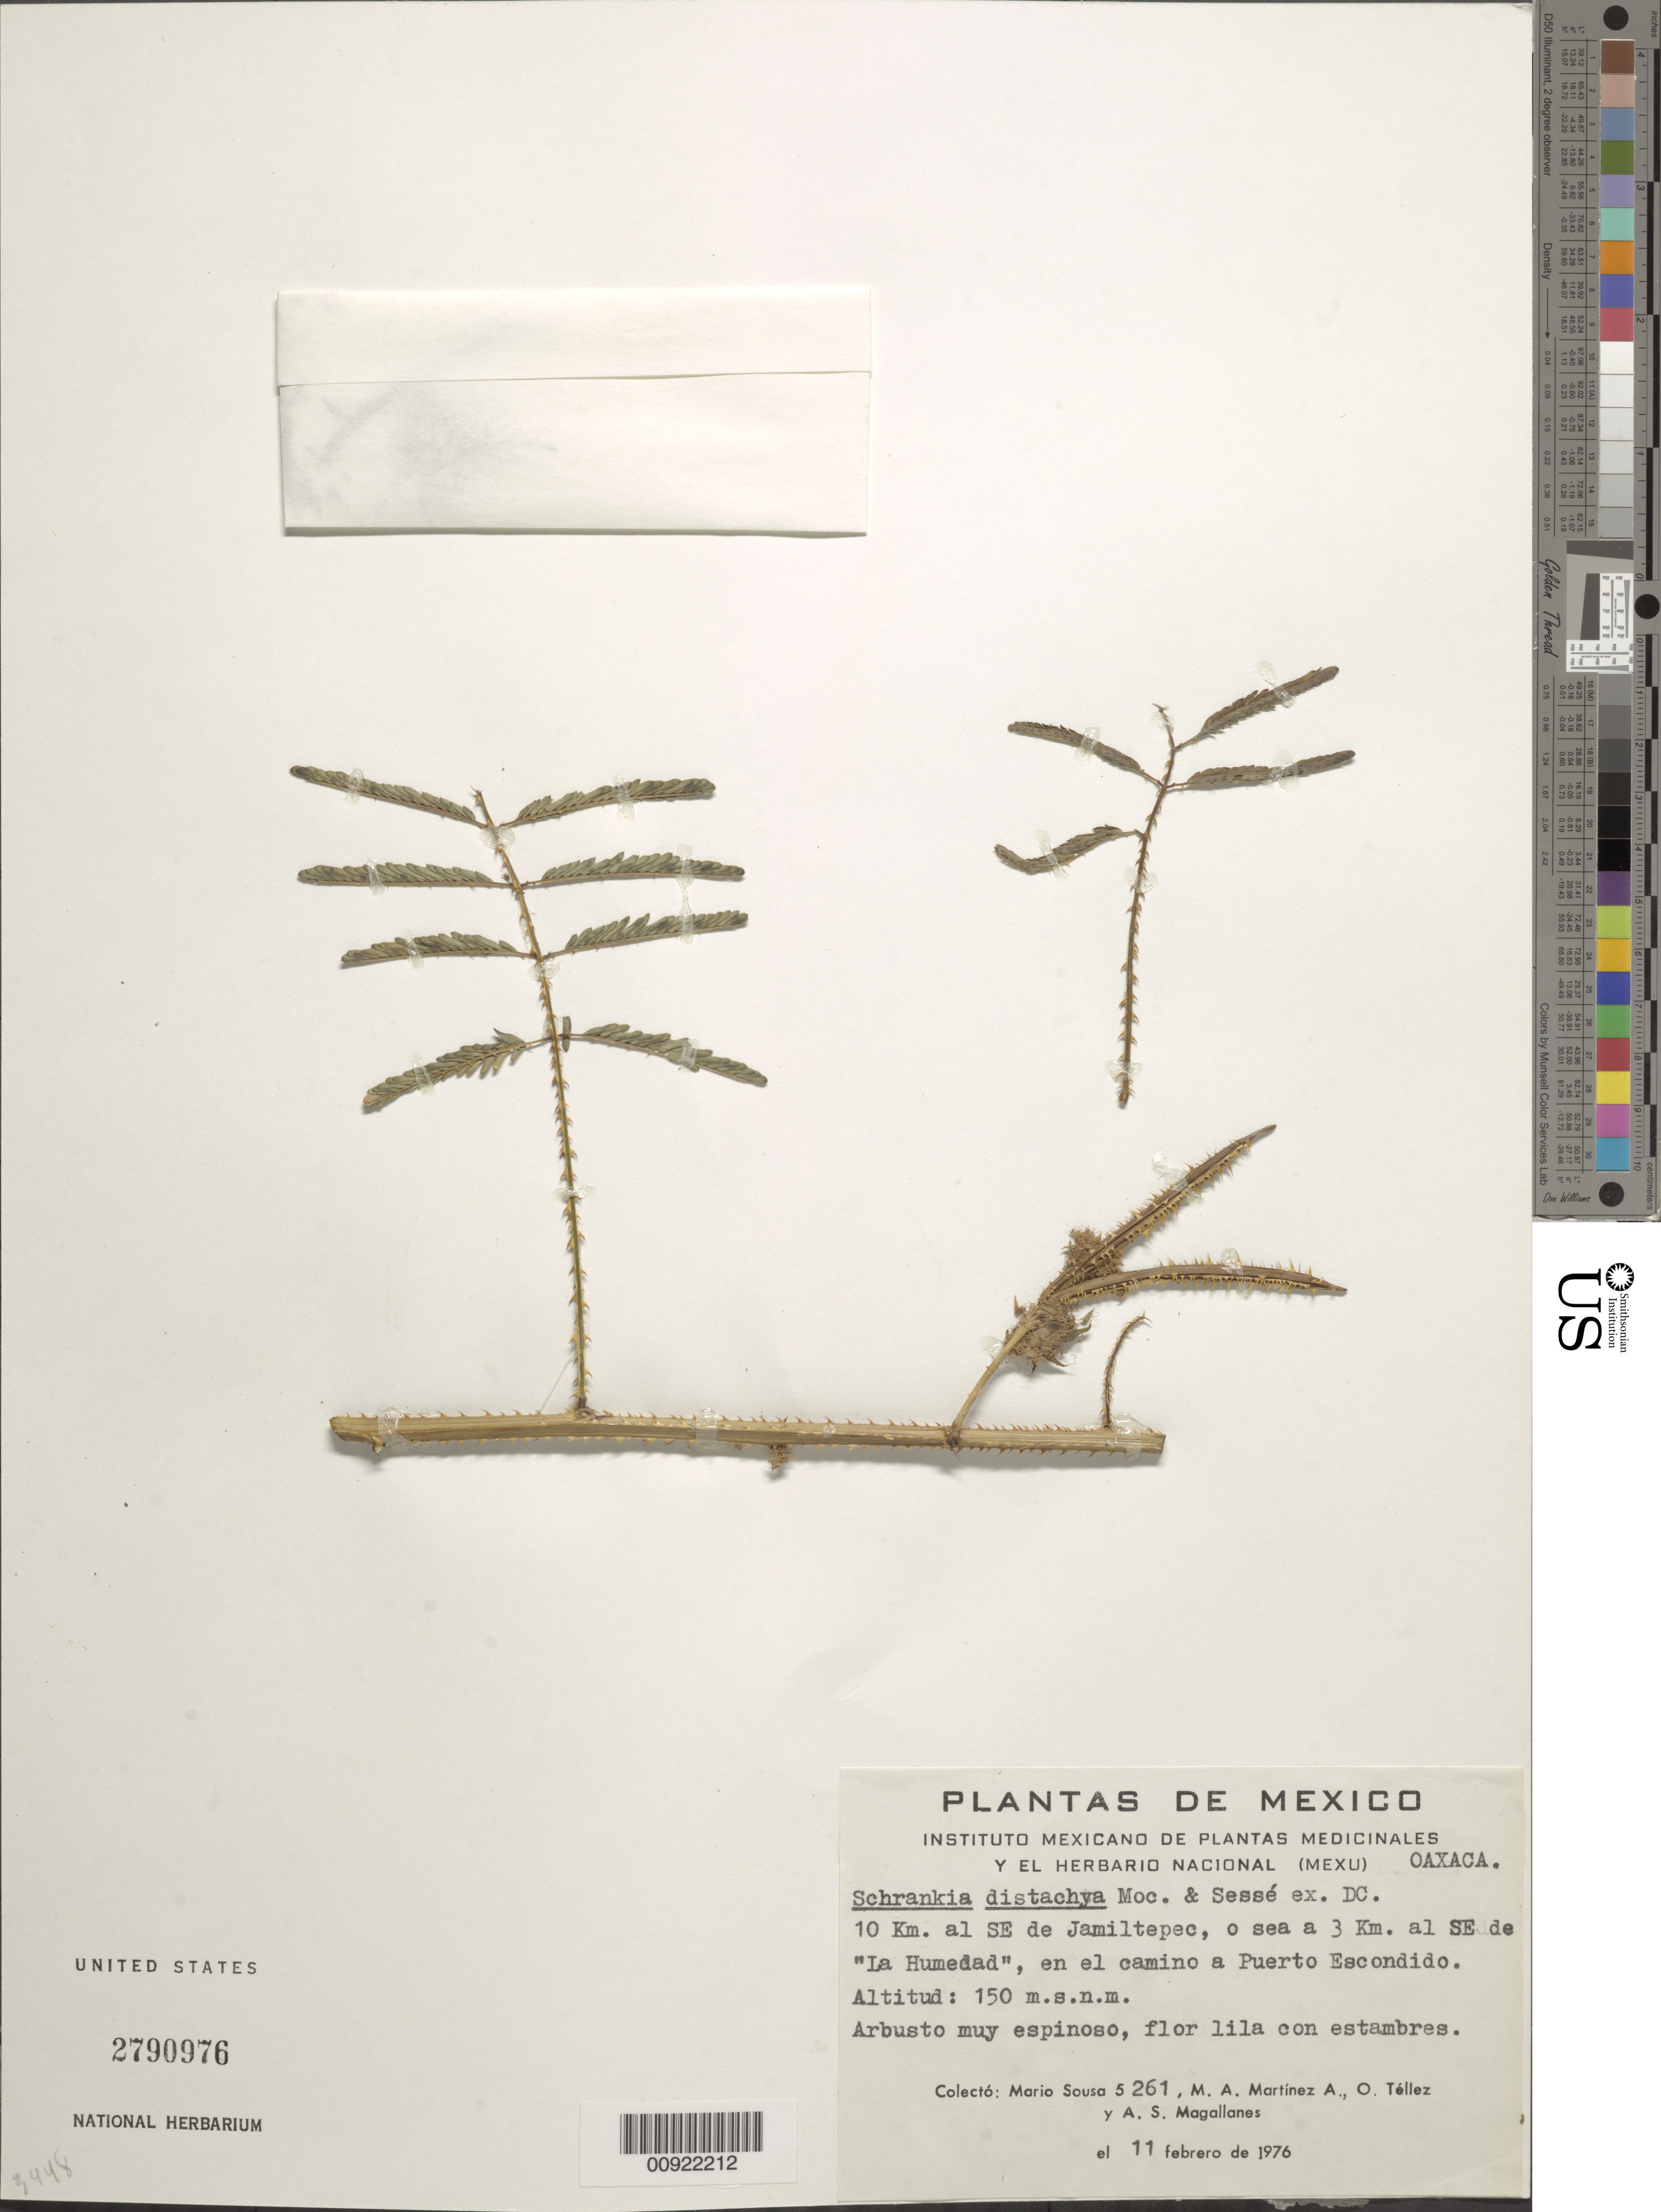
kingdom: Plantae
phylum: Tracheophyta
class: Magnoliopsida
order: Fabales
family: Fabaceae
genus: Mimosa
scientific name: Mimosa robusta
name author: R. Grether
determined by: U.S. National Herbarium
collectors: M. Sousa S., M. A. Martínez Alfaro, O. Téllez V. & A. Magallanes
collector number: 5261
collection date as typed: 11 Feb 1976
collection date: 1976-02-11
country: Mexico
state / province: Oaxaca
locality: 10 km. al SE de Jamiltepec, o sea a 3 km. al SE de "La Humedad", en el camino a Puerto Escondido.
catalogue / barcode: US 2790976